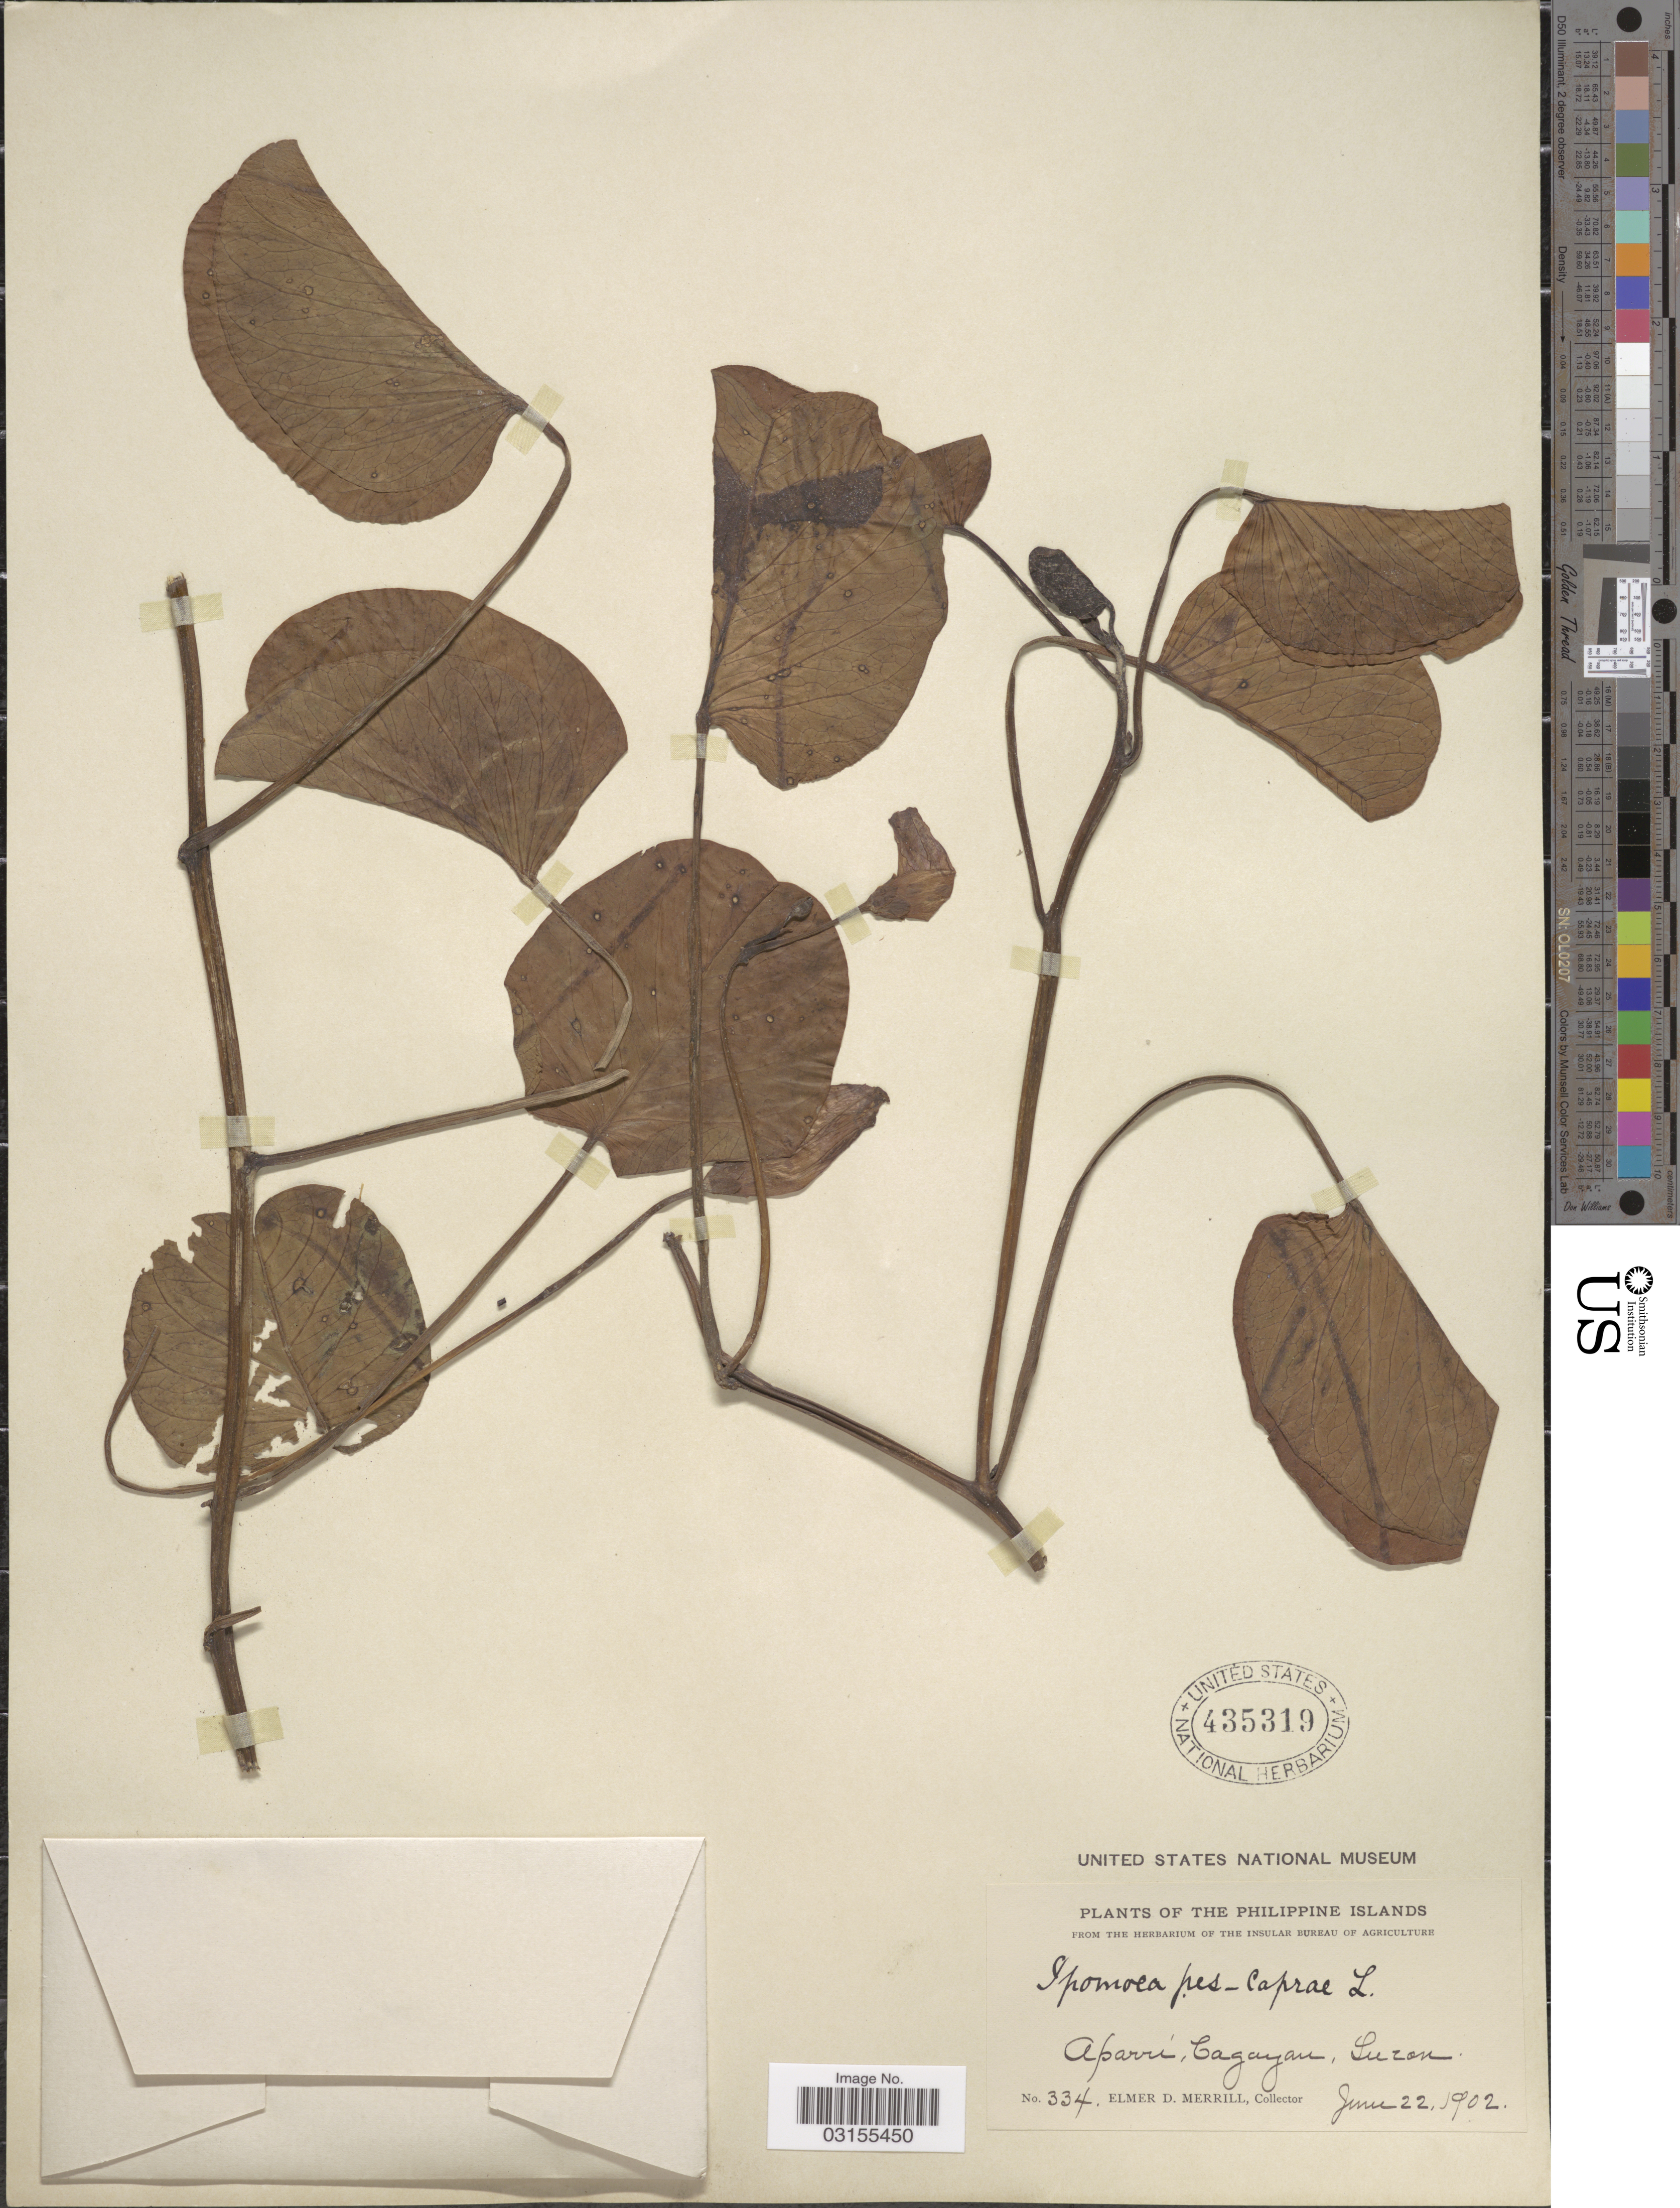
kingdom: Plantae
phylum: Tracheophyta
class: Magnoliopsida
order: Solanales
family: Convolvulaceae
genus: Ipomoea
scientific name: Ipomoea pes-caprae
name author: (L.) R. Br.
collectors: E. D. Merrill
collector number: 334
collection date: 1902-06-22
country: Philippines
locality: Aparri, Cagayan, Luzon.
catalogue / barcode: US 435319